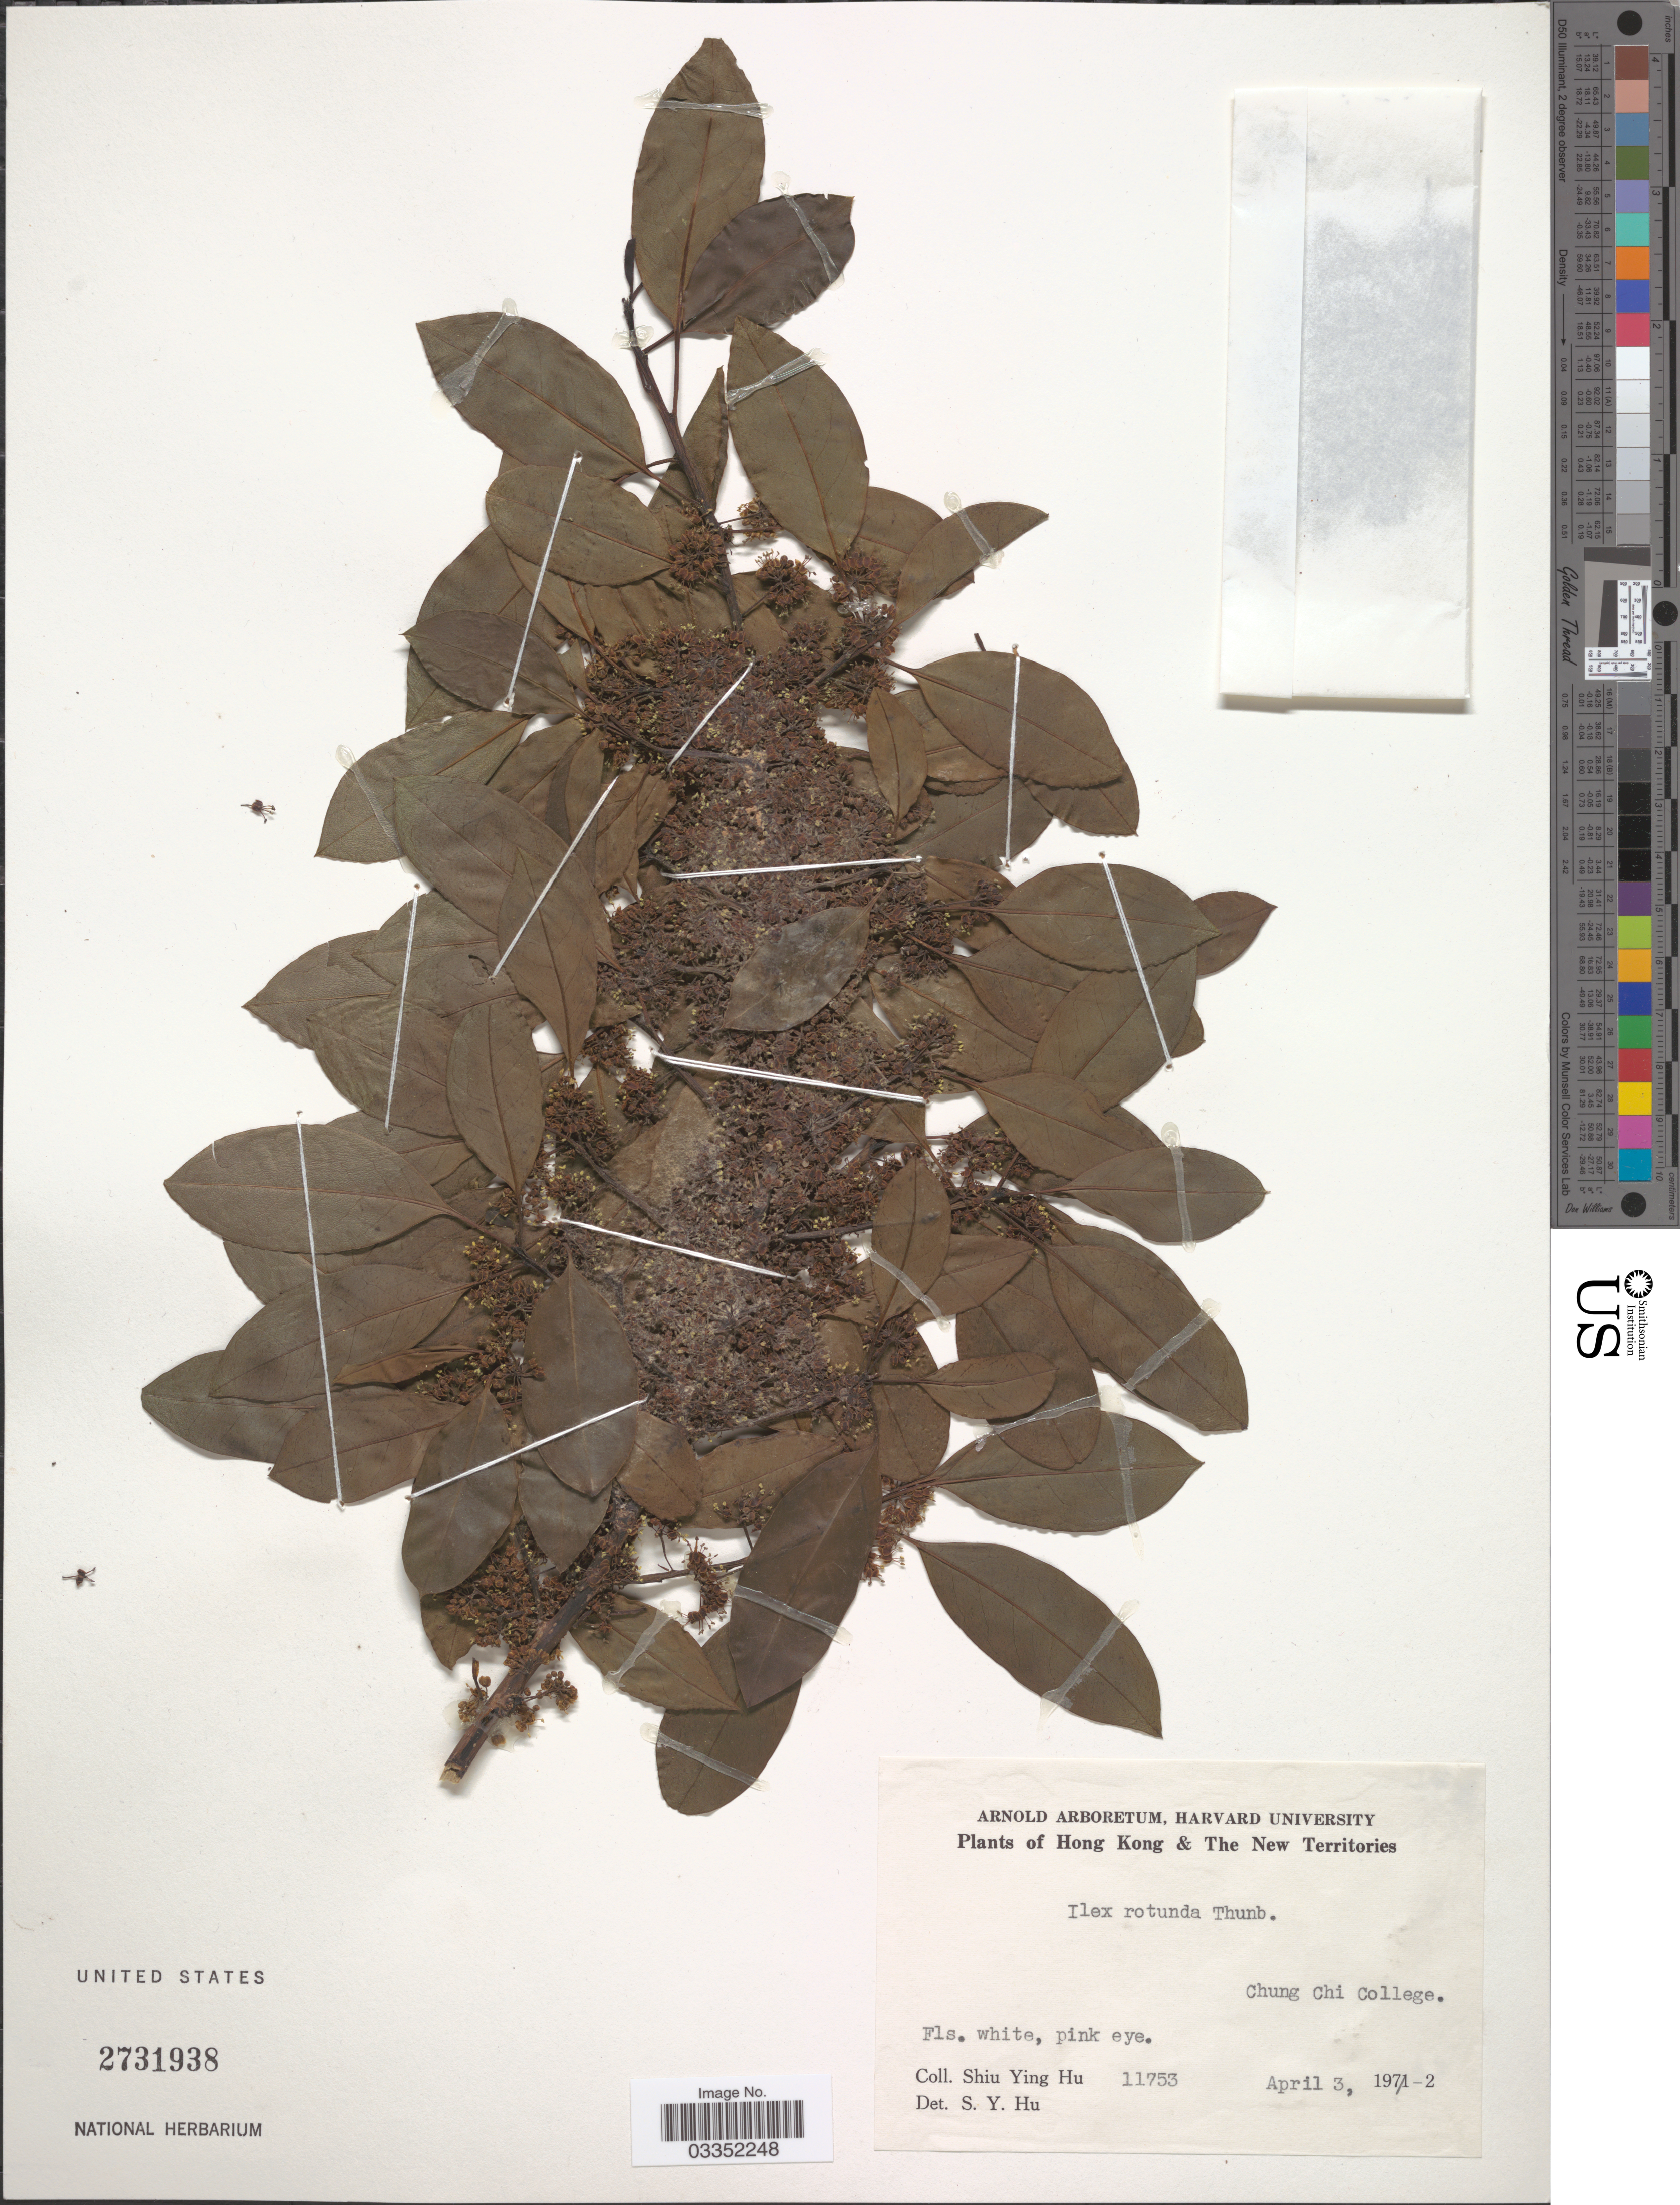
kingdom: Plantae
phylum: Tracheophyta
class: Magnoliopsida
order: Aquifoliales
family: Aquifoliaceae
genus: Ilex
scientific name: Ilex rotunda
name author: Thunb.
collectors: S. Y. Hu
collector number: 11753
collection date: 1972-04-03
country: China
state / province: Hong Kong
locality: Hong Kong & The New Territories, Chung Chi College.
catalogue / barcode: US 2731938